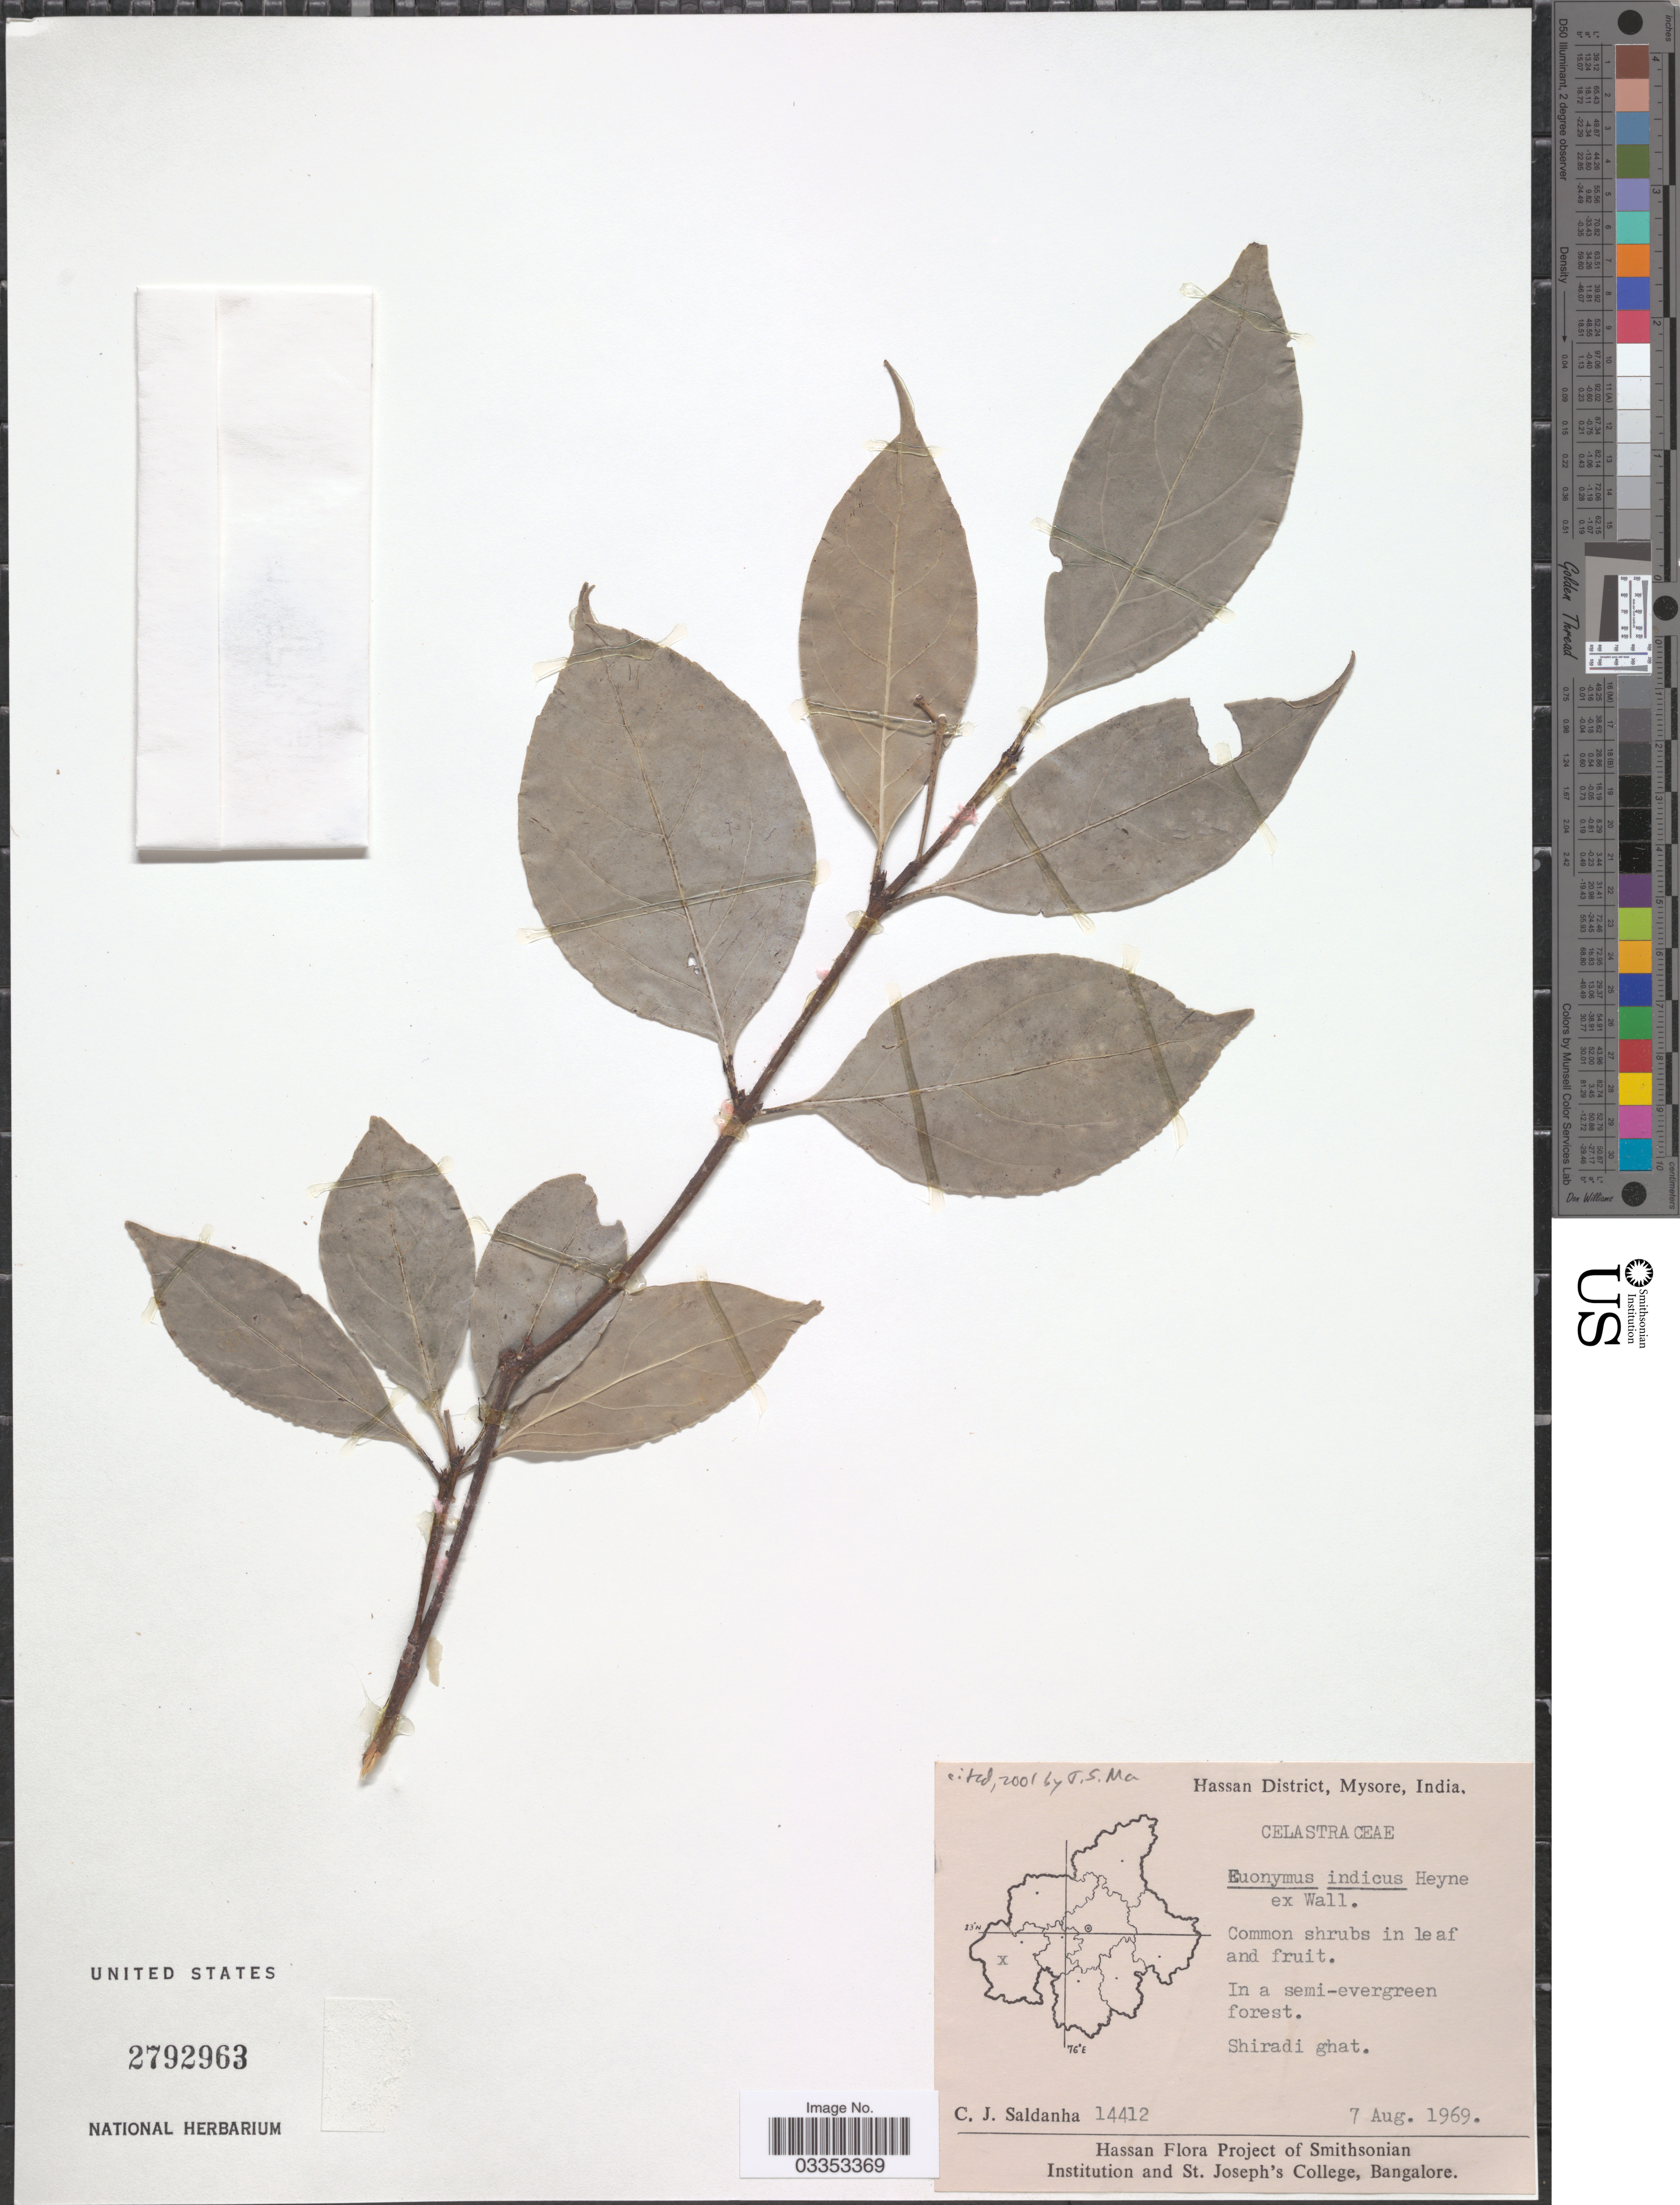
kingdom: Plantae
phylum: Tracheophyta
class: Magnoliopsida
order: Celastrales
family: Celastraceae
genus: Euonymus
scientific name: Euonymus indicus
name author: B. Heyne ex Wall.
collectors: C. J. Saldanha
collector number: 14412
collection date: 1969-08-07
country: India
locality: Hassan District, Mysore. Shiradi ghat.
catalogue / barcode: US 2792963